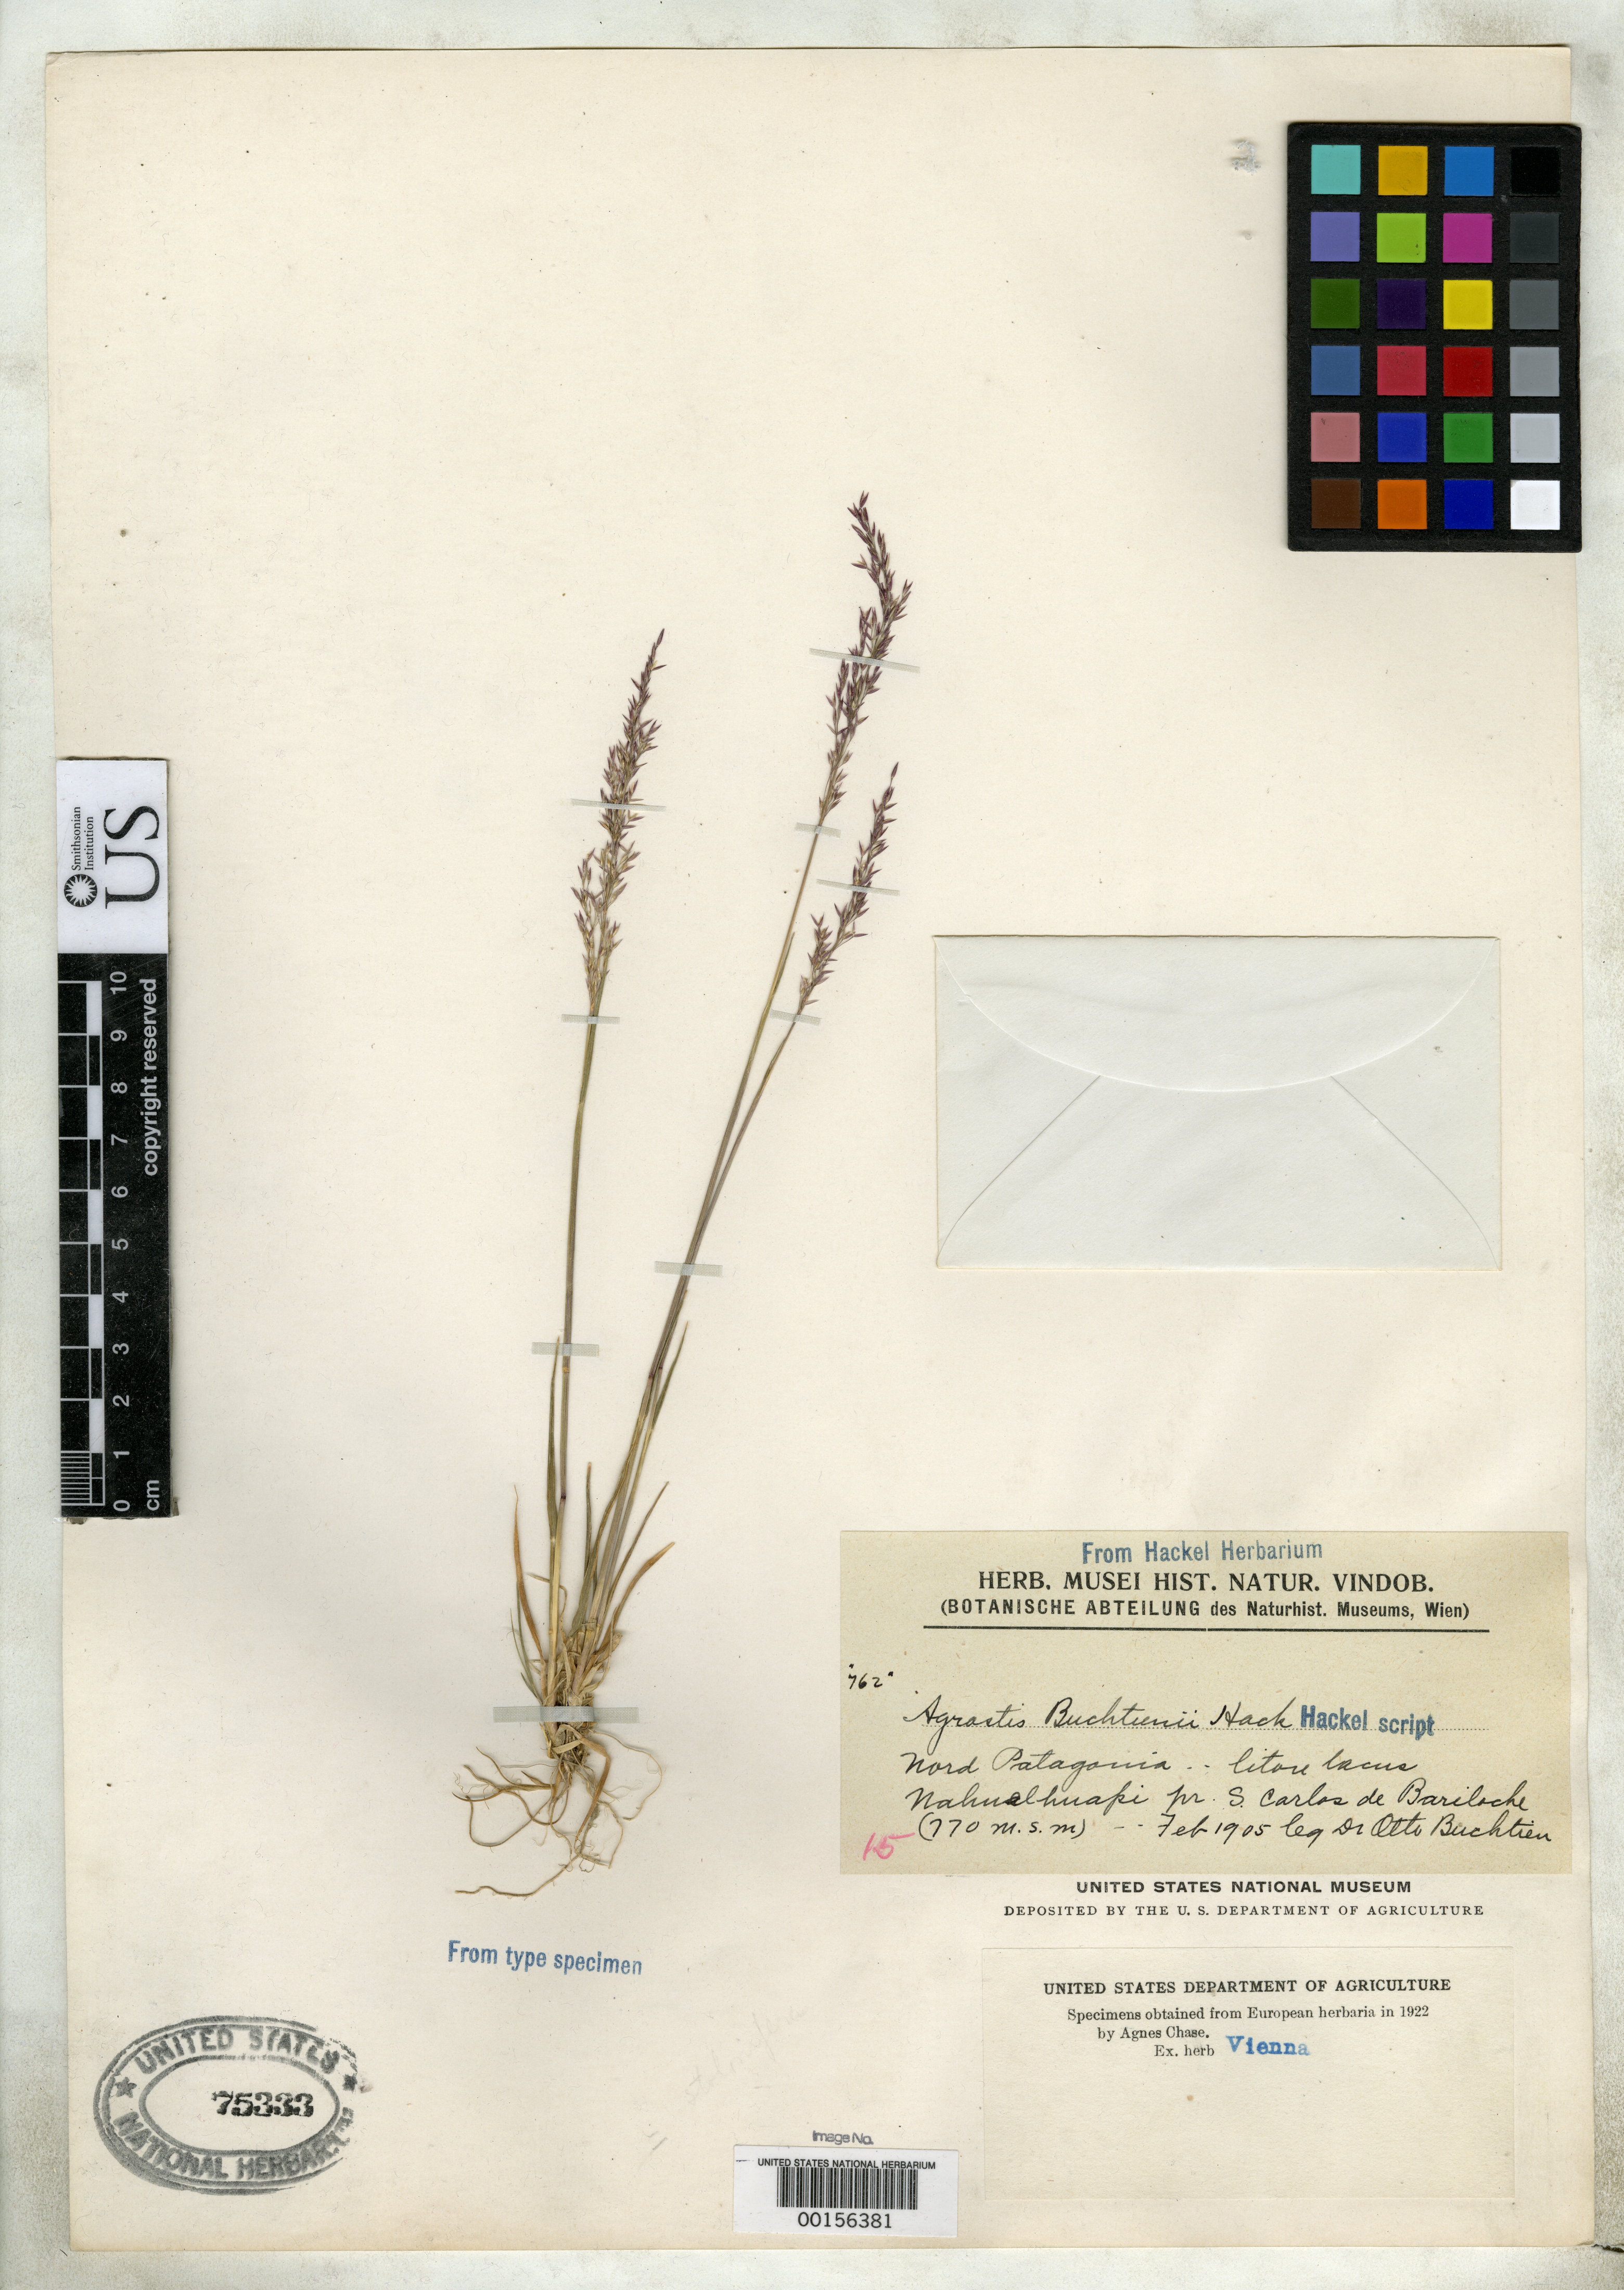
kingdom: Plantae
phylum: Tracheophyta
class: Liliopsida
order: Poales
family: Poaceae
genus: Agrostis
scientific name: Agrostis buchtienii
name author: Hack.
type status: Type Fragment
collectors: O. Buchtien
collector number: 770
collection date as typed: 1905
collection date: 1905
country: Argentina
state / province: Río Negro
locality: North Patagonia, Lake Nahuelhuapi, S. Carlos de Bariloche.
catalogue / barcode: US 75333